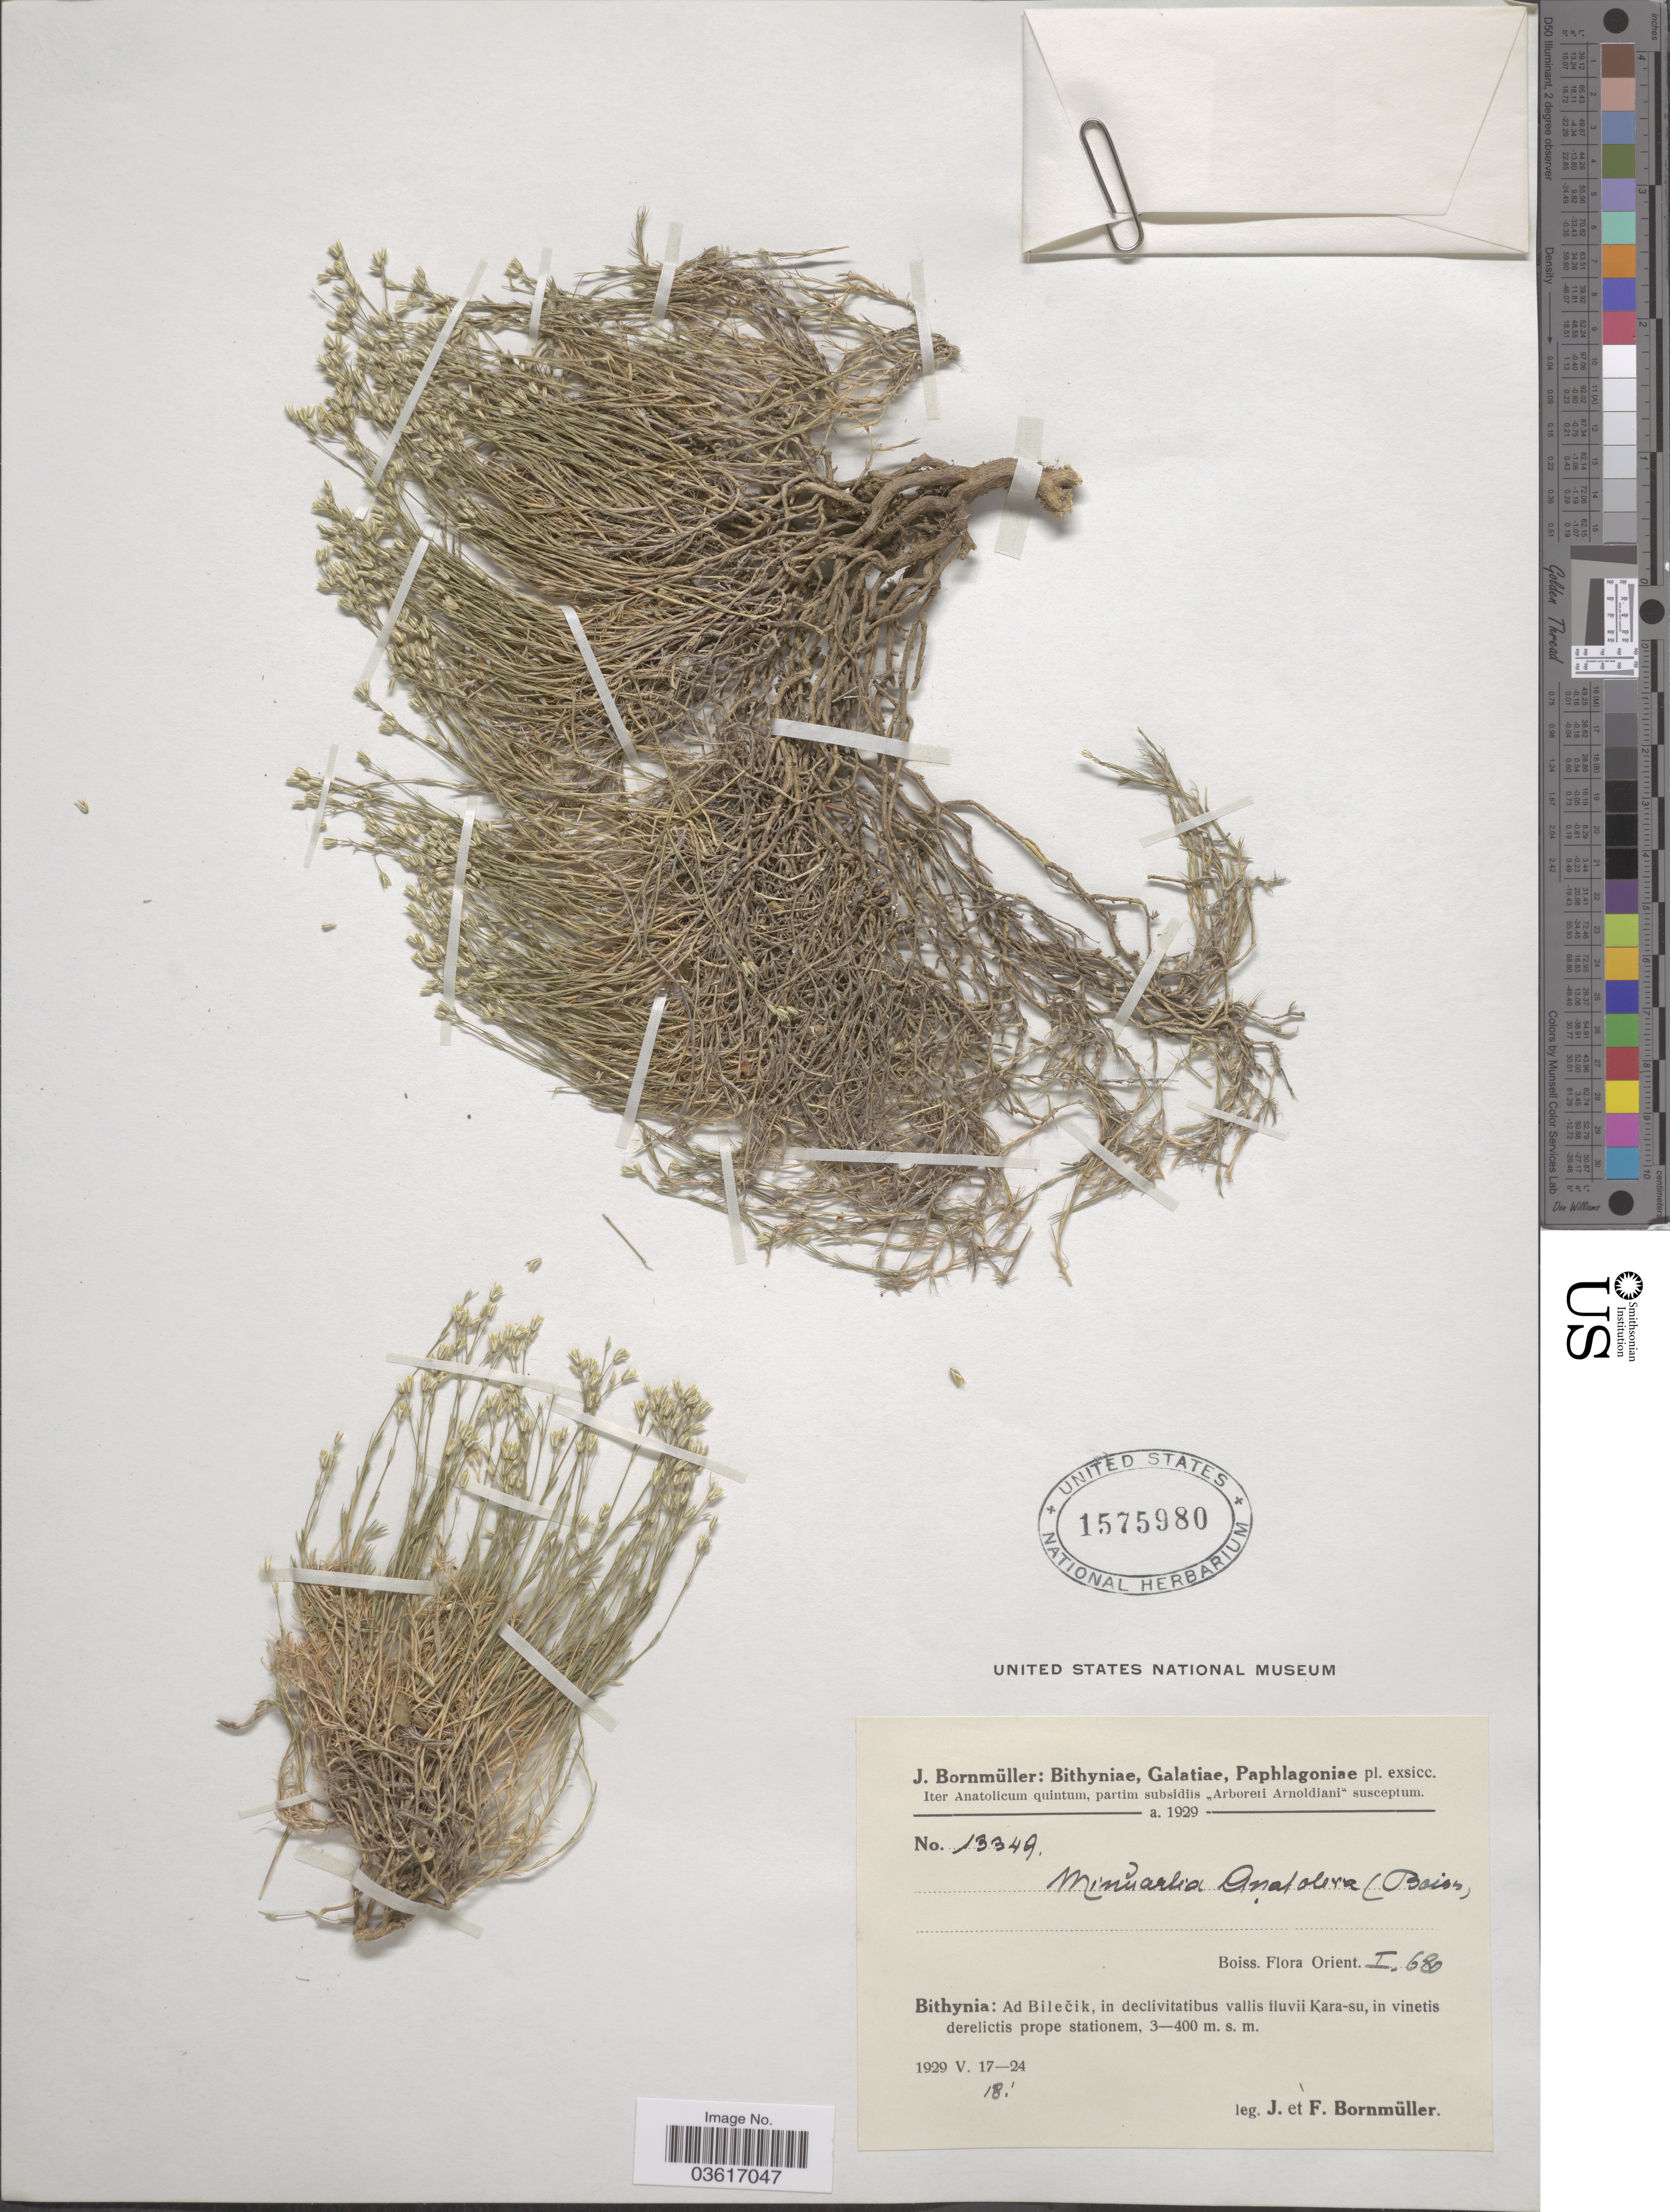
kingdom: Plantae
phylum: Tracheophyta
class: Magnoliopsida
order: Caryophyllales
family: Caryophyllaceae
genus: Minuartia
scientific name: Minuartia anatolica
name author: (Boiss.) Woronow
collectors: J. Bornmüller & F. Bornmüller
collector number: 13349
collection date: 1929-05-18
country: Turkey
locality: Bithynia: Ad Bilečik, in declivitatibus vallis fluvii Kara-su, in vinetis derelictis prope stationem.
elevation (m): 300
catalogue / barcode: US 1575980